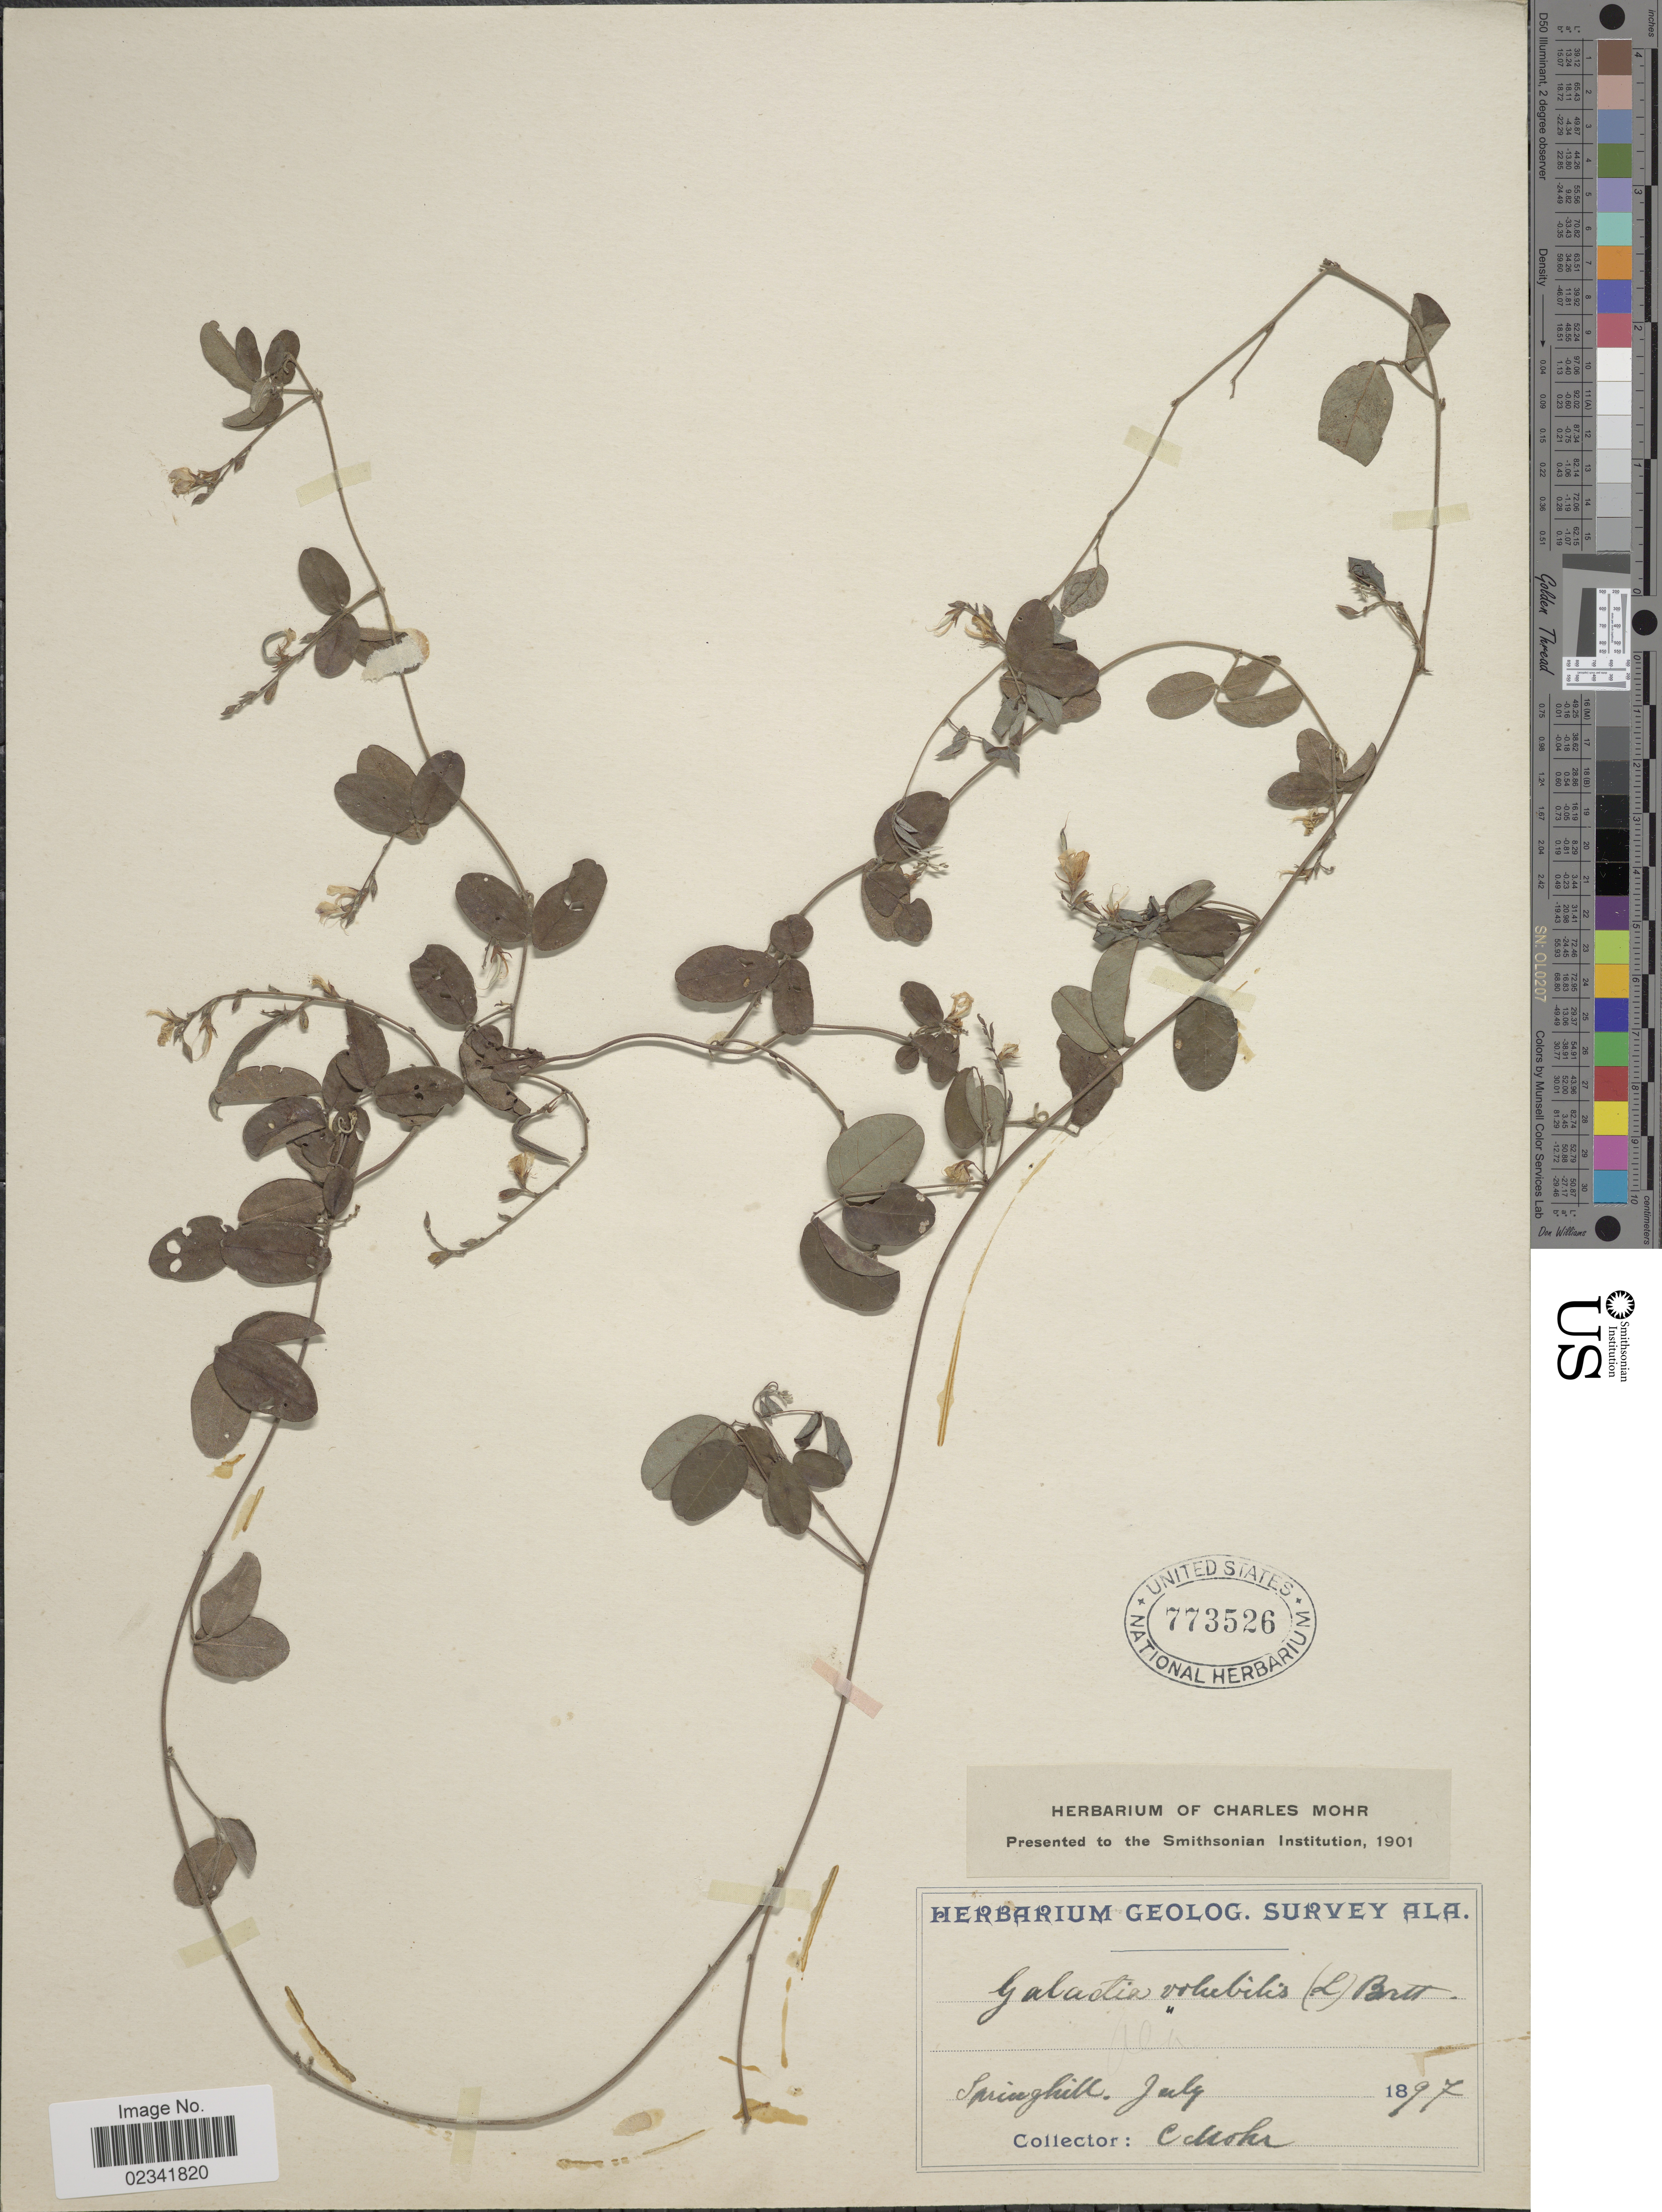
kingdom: Plantae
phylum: Tracheophyta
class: Magnoliopsida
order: Fabales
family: Fabaceae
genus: Galactia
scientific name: Galactia volubilis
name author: (L.) Britton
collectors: C. T. Mohr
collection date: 1897-07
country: United States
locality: Springfield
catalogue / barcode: US 773526